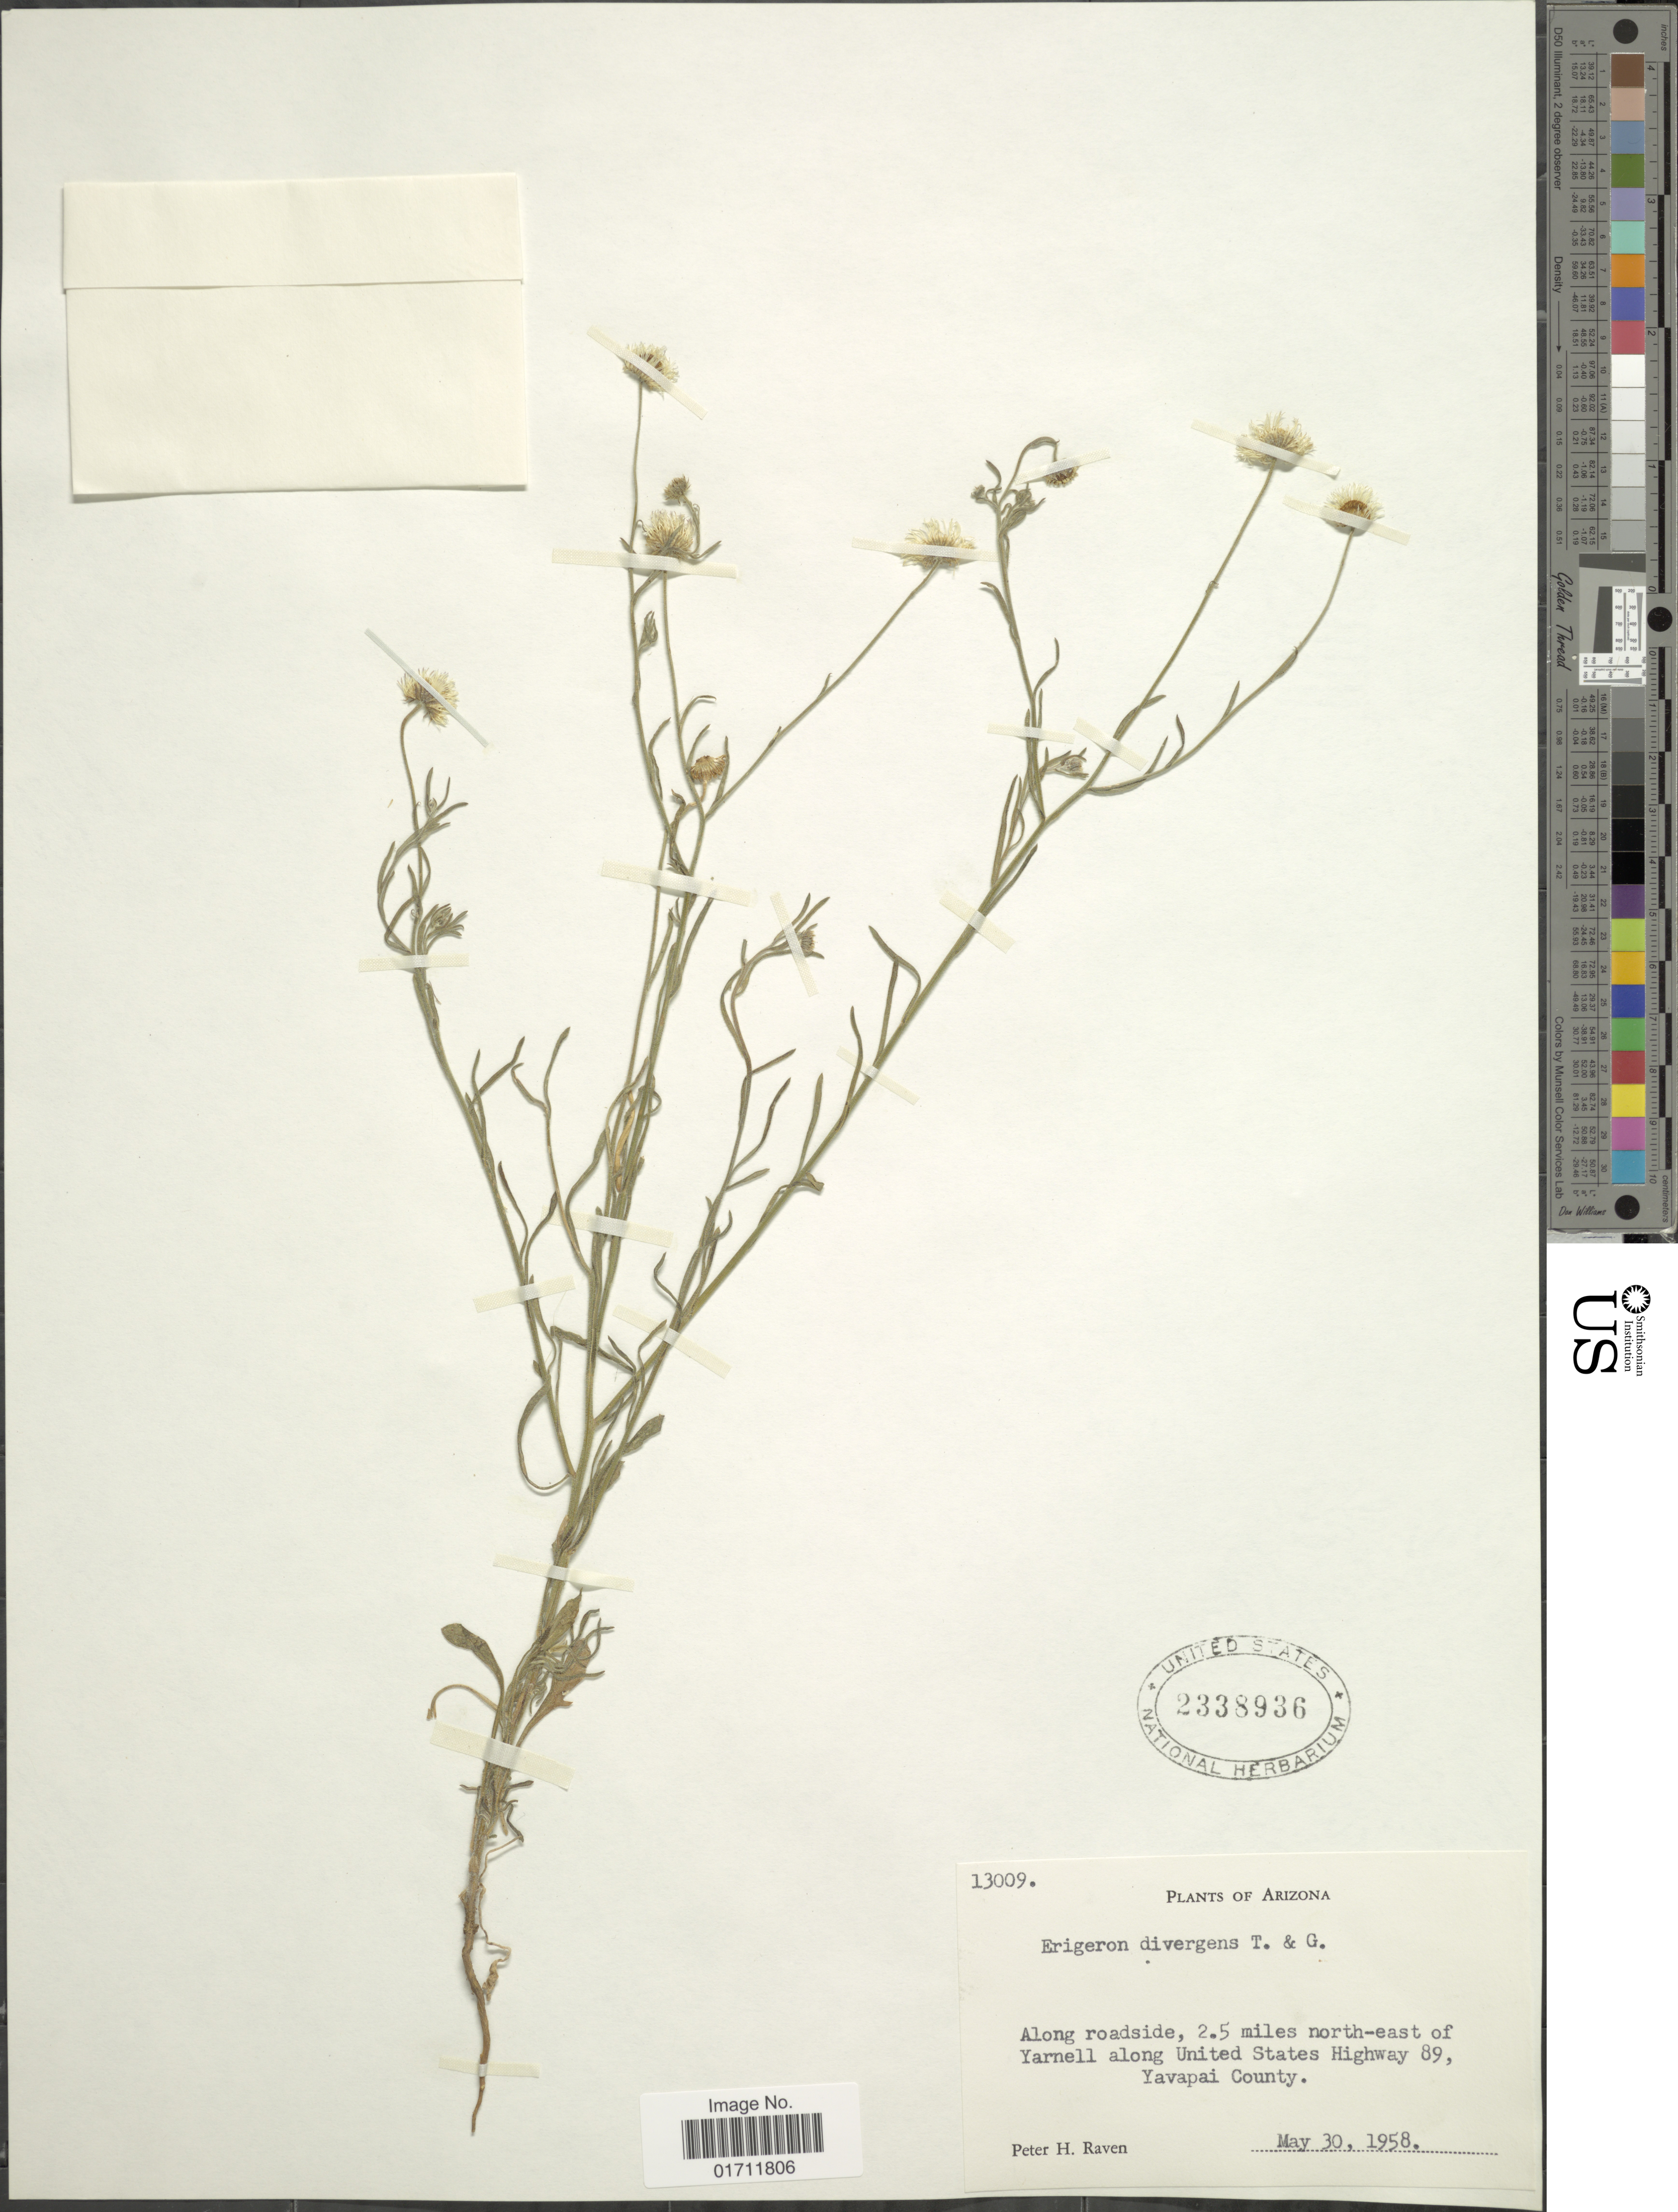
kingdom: Plantae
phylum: Tracheophyta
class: Magnoliopsida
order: Asterales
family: Asteraceae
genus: Erigeron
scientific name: Erigeron divergens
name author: Torr. & A. Gray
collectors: P. Raven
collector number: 13009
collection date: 1958-05-30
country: United States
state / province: Arizona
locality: Along roadside, 2.5 miles north-east of Yarnell along United States Highway 89, Yavapai County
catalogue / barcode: US 2338936